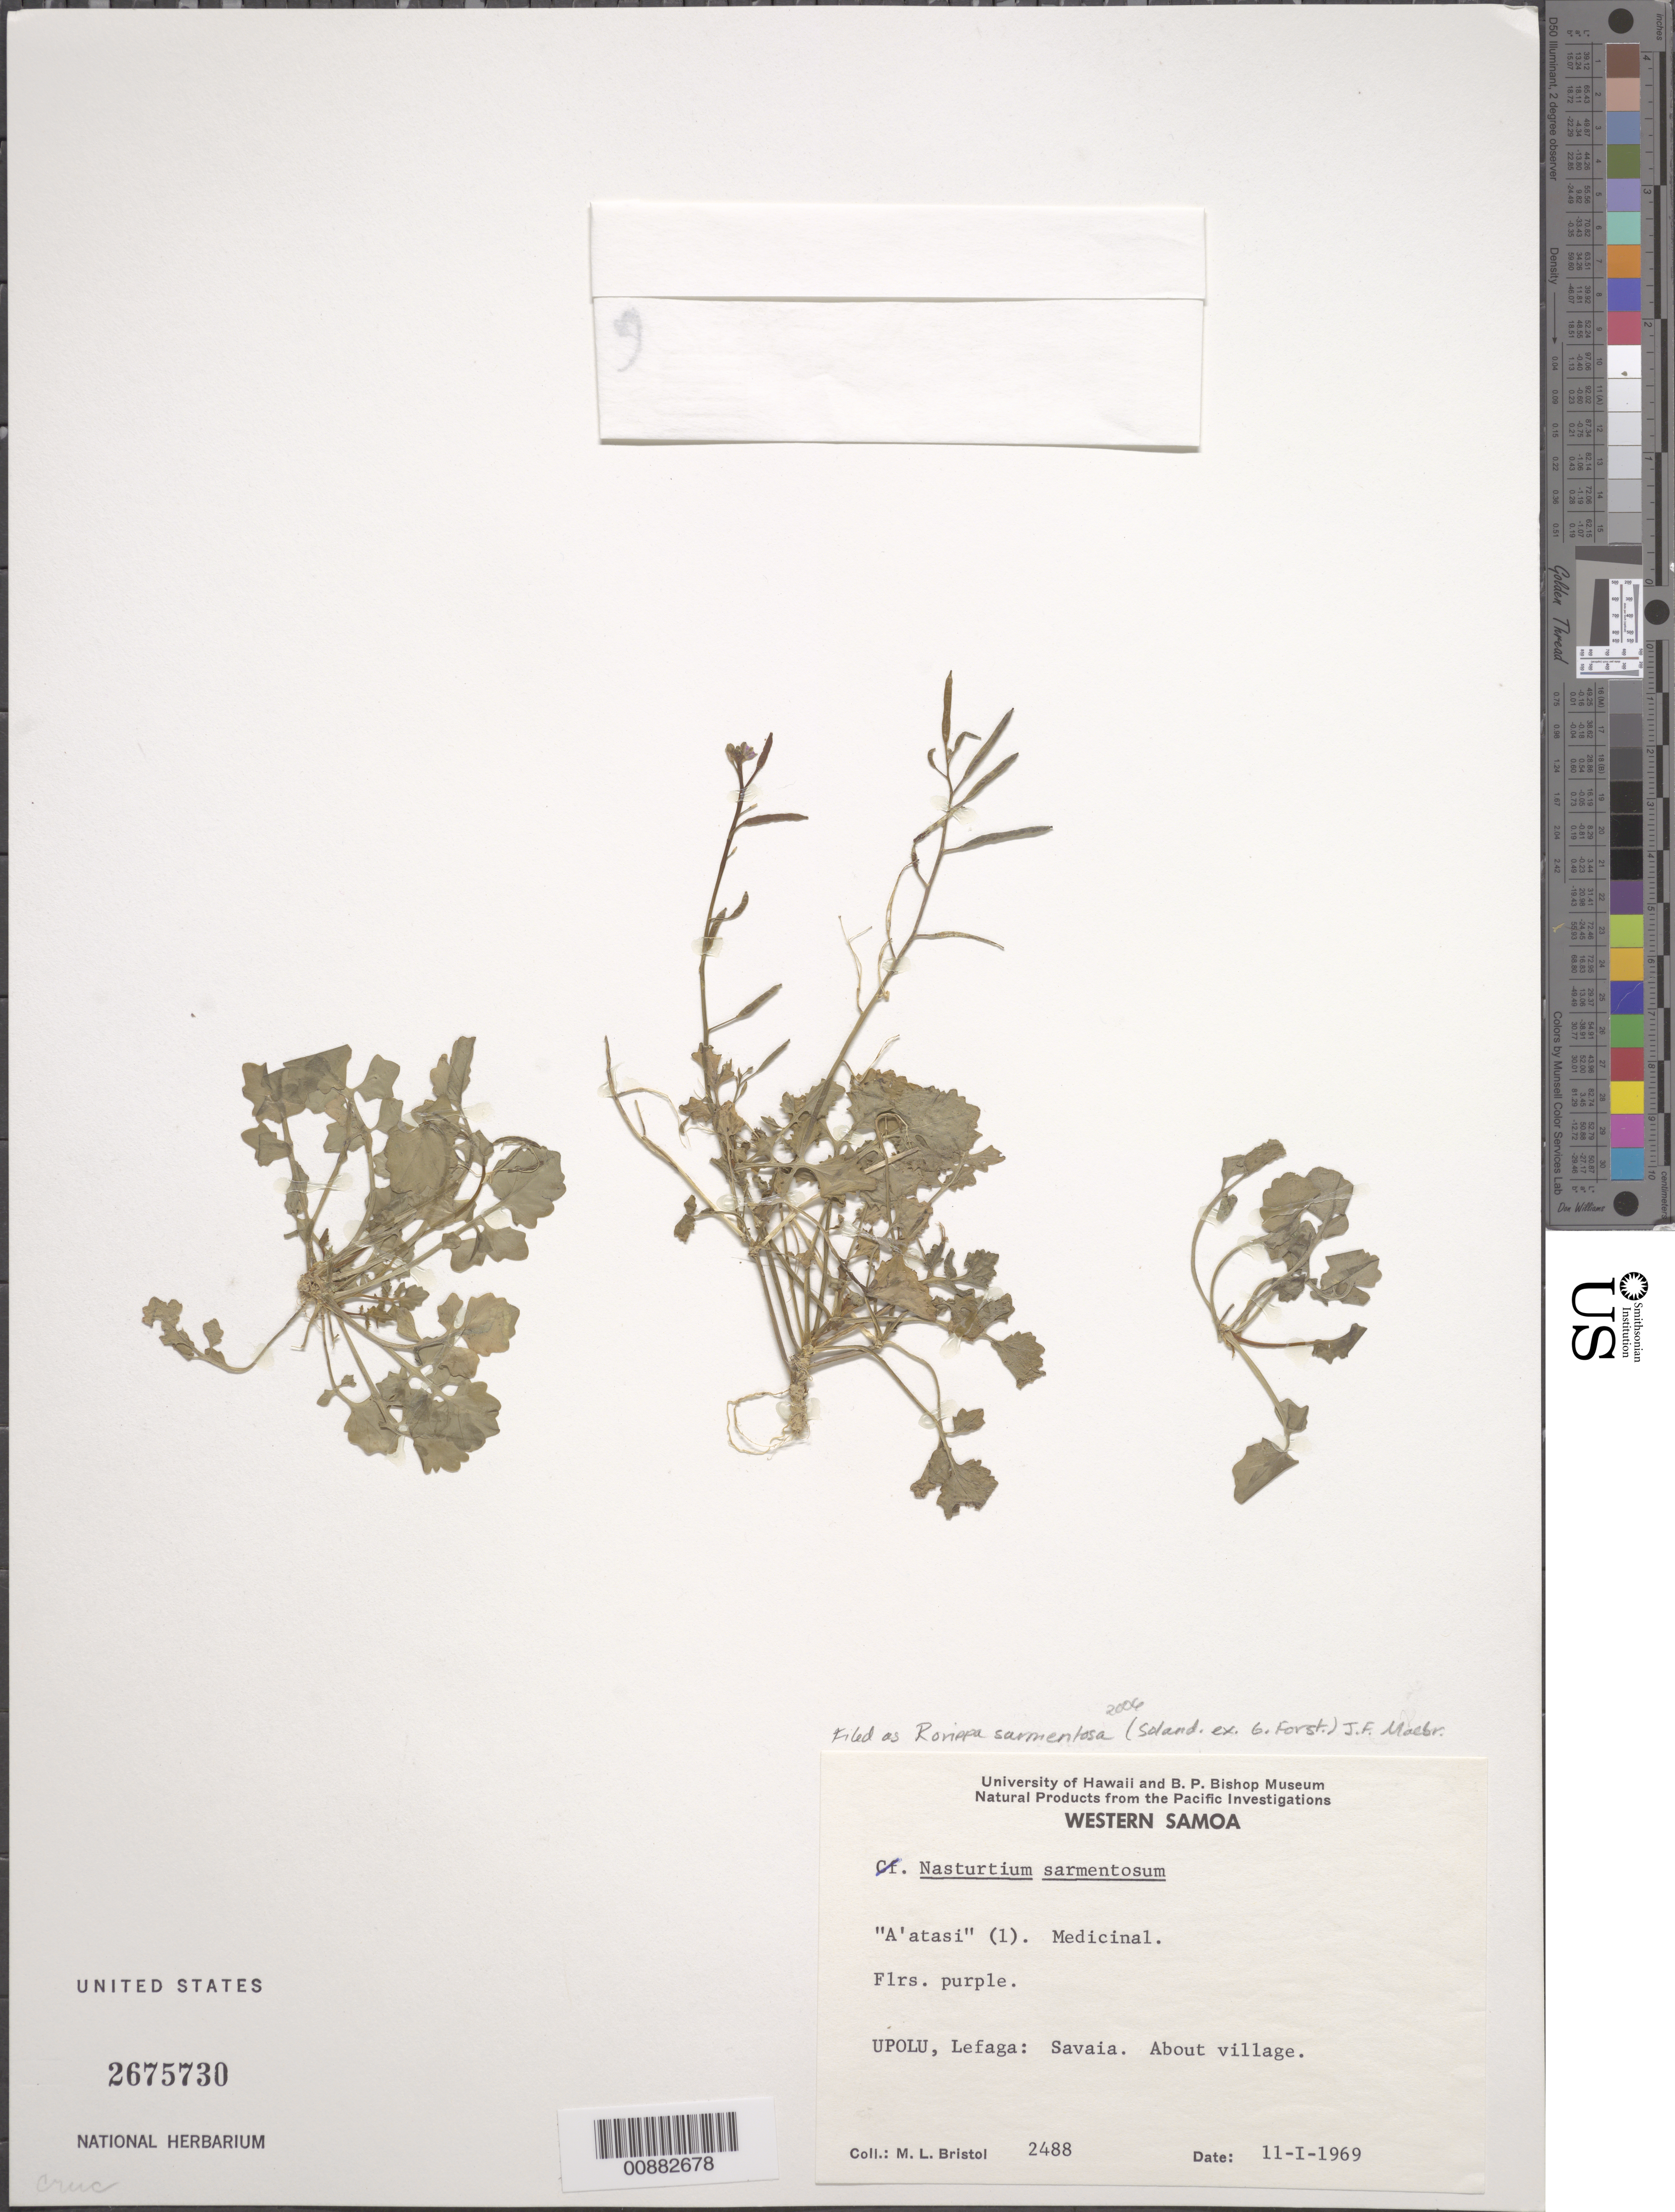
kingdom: Plantae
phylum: Tracheophyta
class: Magnoliopsida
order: Brassicales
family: Brassicaceae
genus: Rorippa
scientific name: Rorippa sarmentosa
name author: (Sol. ex G. Forst.) J.F. Macbr.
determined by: Strong, M. T., (US), Smithsonian Institution - National Museum of Natural History (UNITED STATES)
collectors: M. L. Bristol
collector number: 2488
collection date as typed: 01 Nov 1969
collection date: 1969-11-01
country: Samoa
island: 'Upolu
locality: Lefaga: Savaia. About village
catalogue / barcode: US 2675730